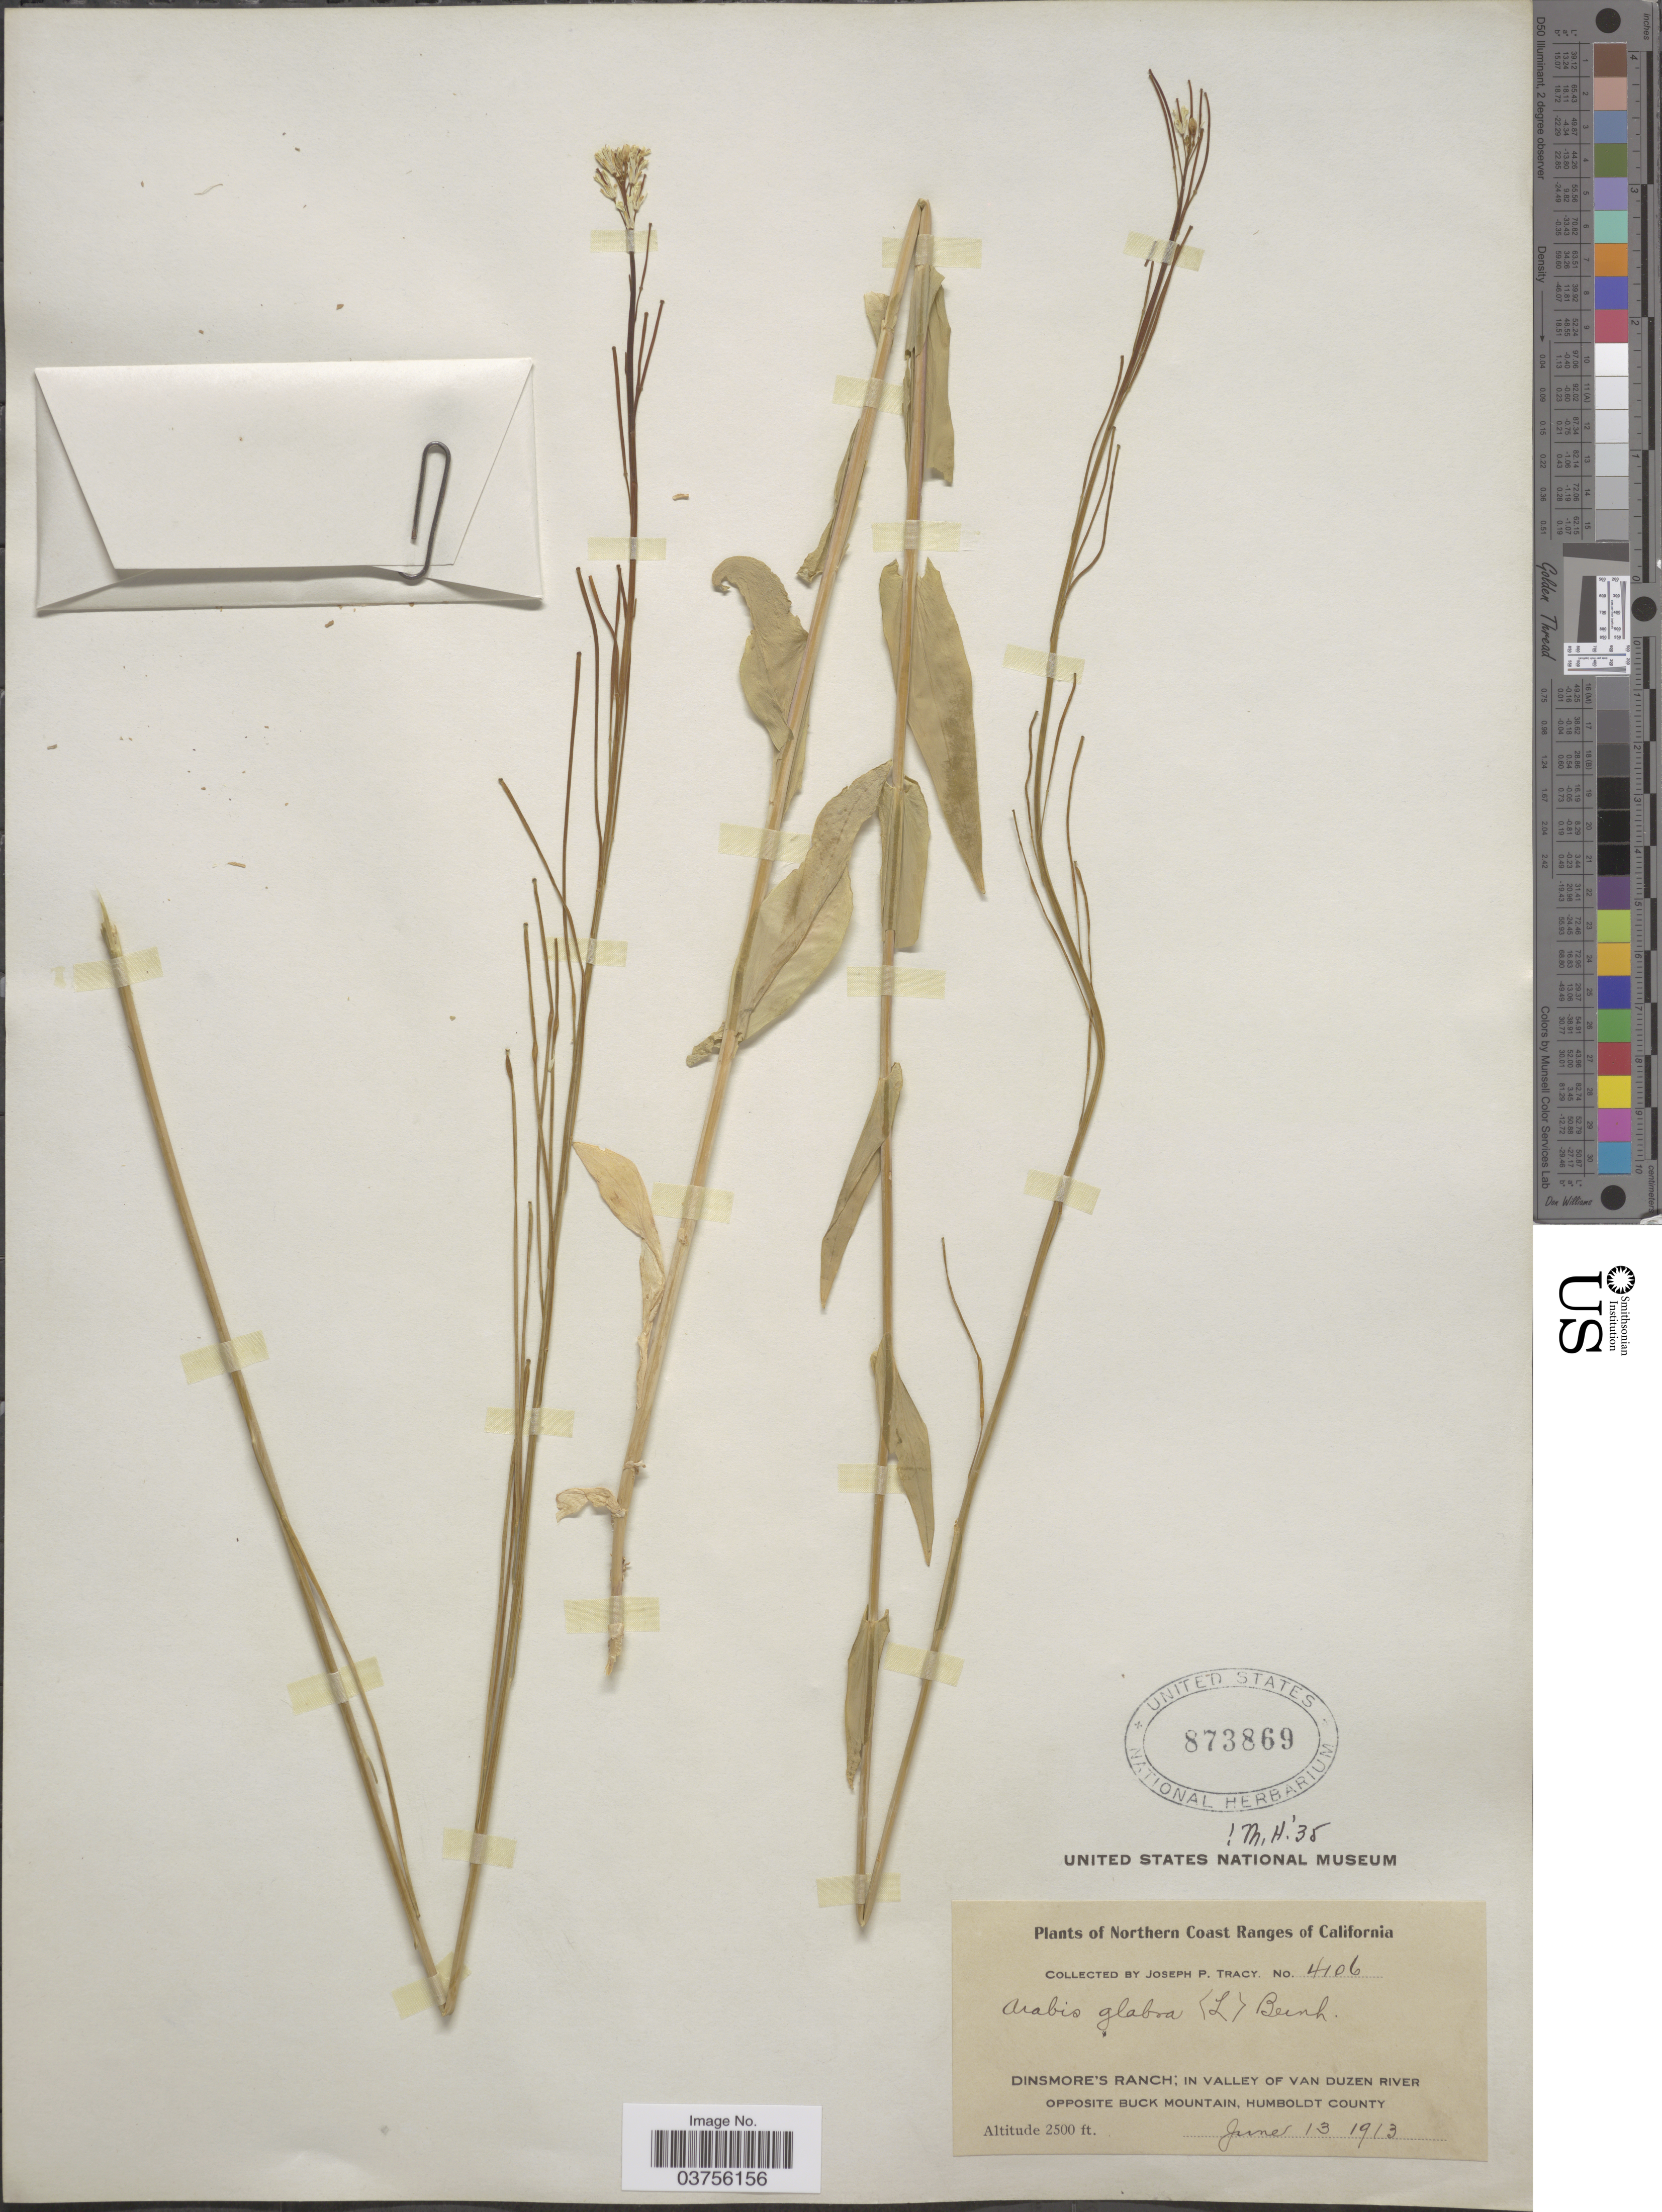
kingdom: Plantae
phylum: Tracheophyta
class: Magnoliopsida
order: Brassicales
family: Brassicaceae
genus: Turritis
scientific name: Turritis glabra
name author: L.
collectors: J. Tracy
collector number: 4106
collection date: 1913-06-13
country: United States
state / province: California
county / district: Humboldt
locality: Northern Coast Ranges of California. Dinsmore's Ranch; in valley of Van Duzen River opposite Buck Mountain, Humboldt County.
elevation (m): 762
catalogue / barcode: US 873869